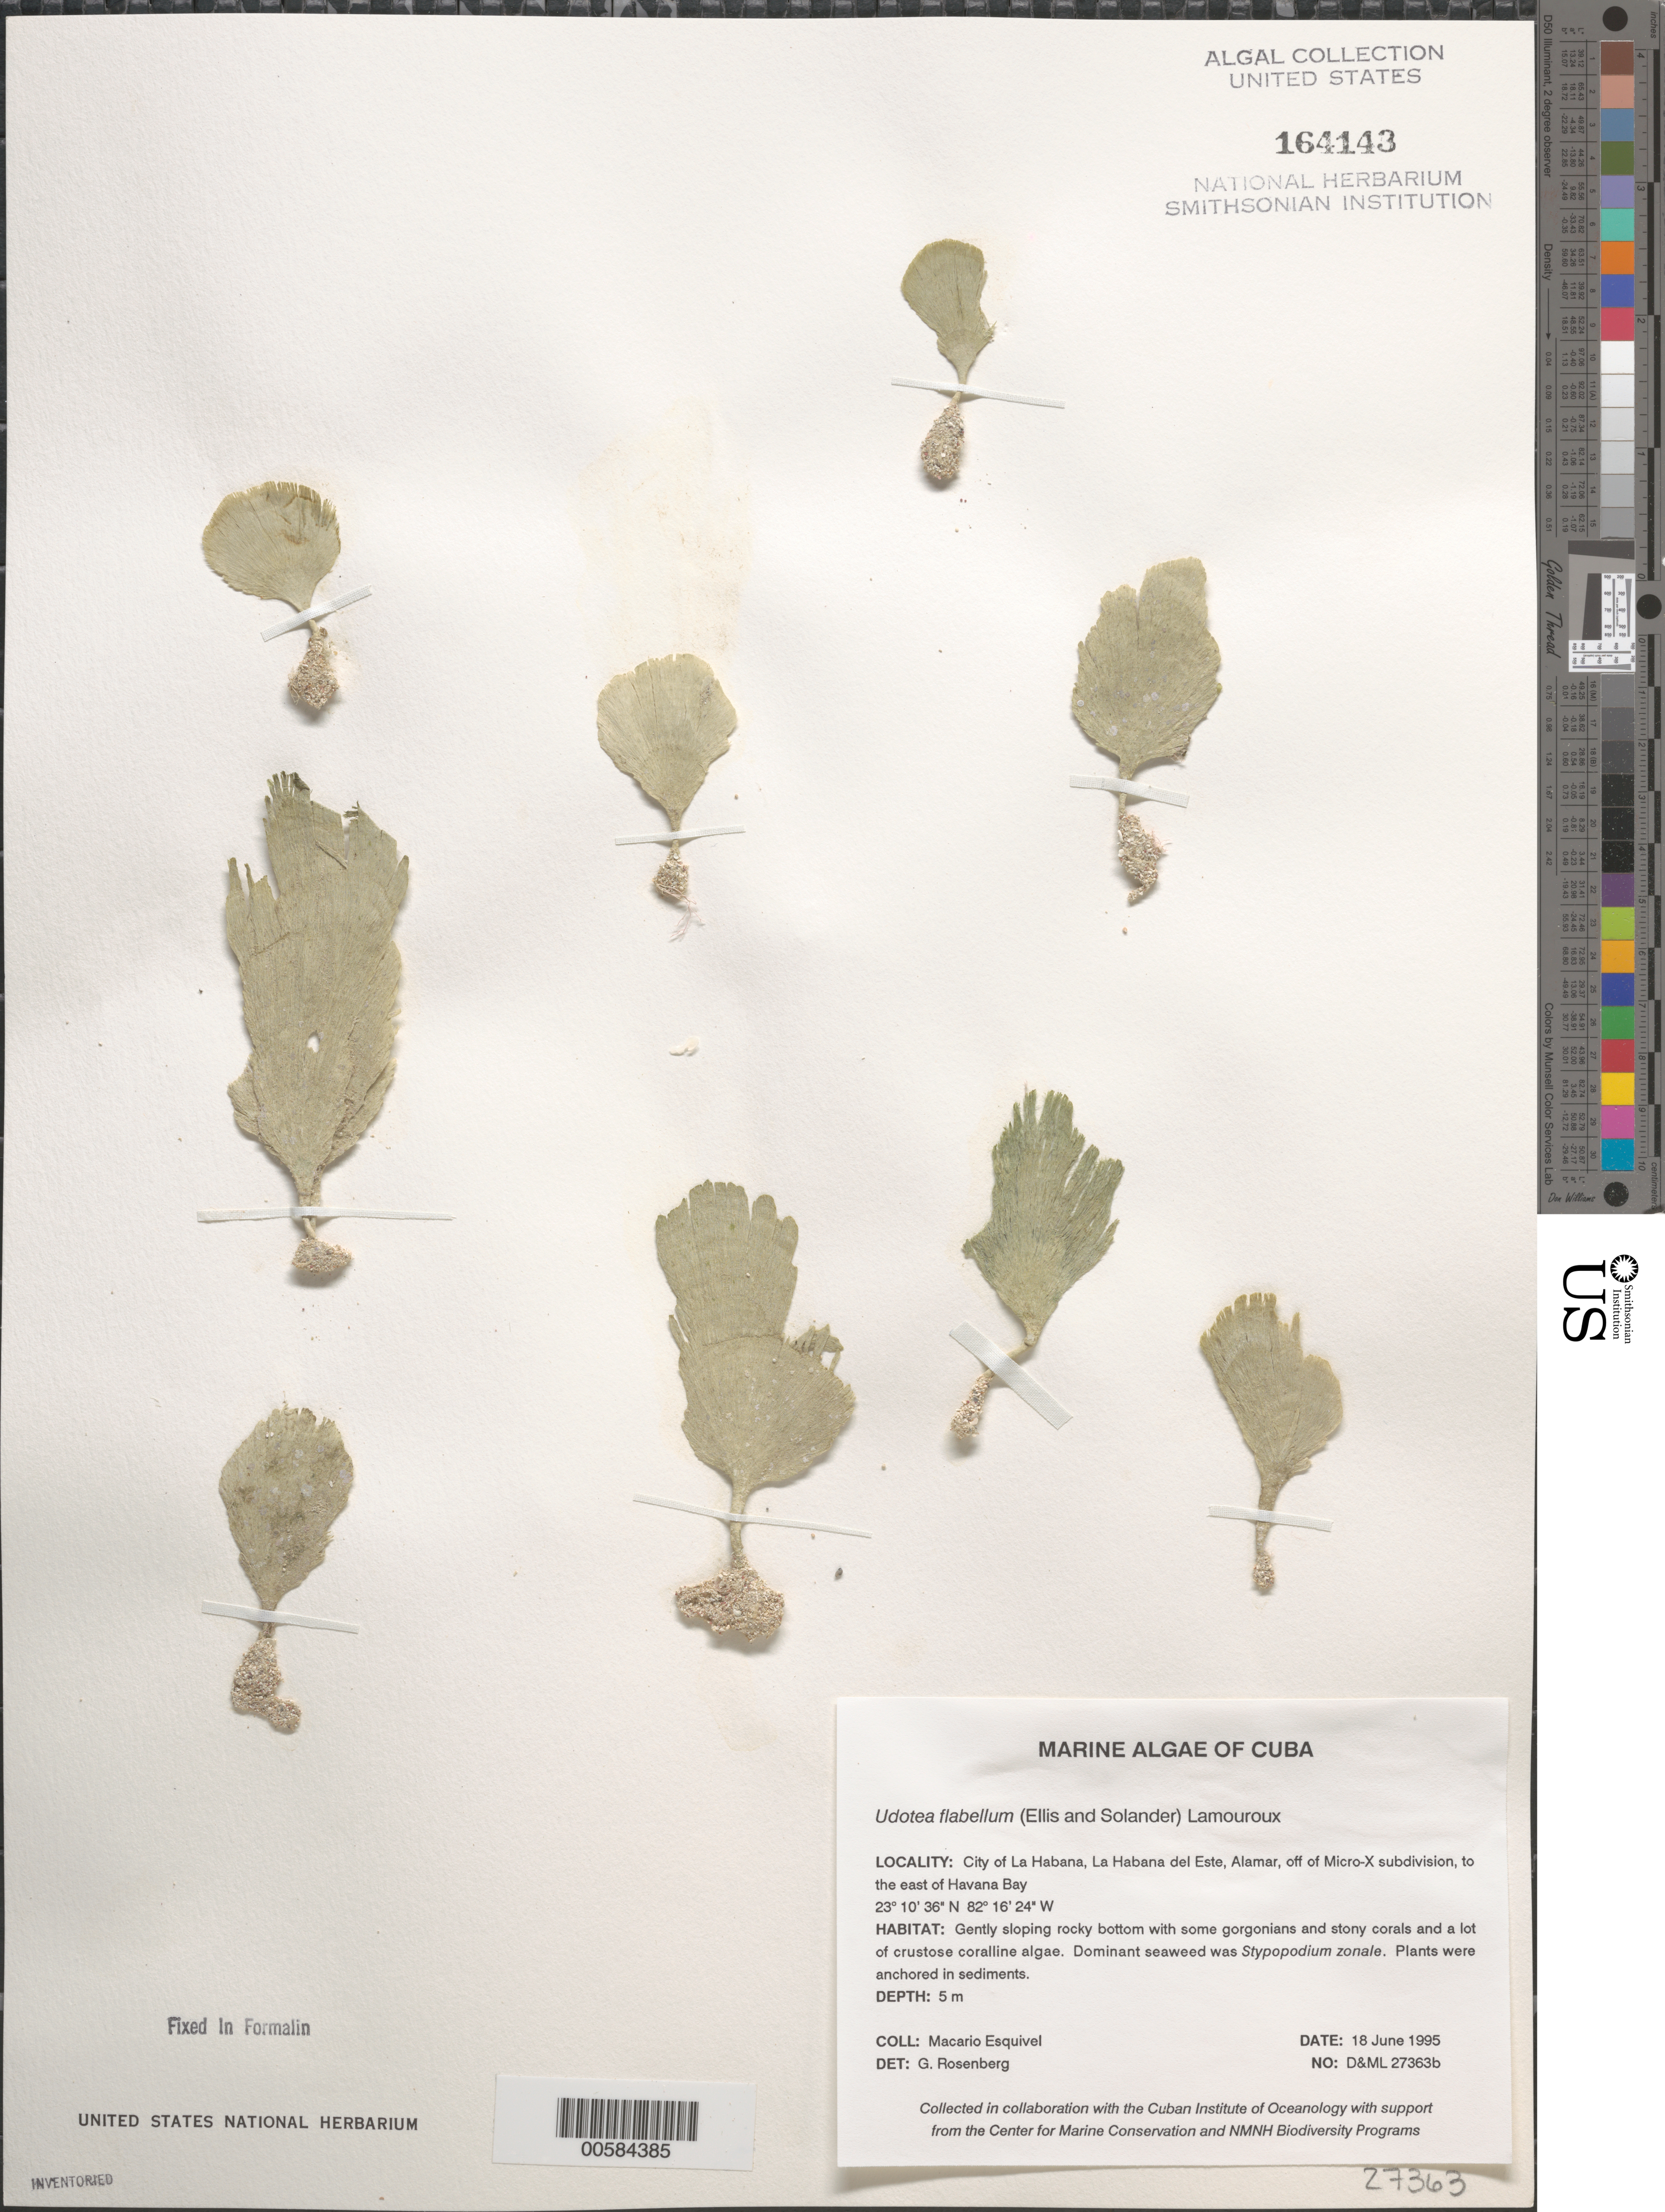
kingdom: Plantae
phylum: Chlorophyta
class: Ulvophyceae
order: Bryopsidales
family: Udoteaceae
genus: Udotea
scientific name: Udotea flabellum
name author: (J. Ellis & Sol.) M. Howe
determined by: Rosenberg, G.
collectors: M. Esquivel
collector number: D&ML 27363b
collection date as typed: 18 Jun 1995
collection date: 1995-06-18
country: Cuba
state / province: La Habana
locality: La Habana, La Habana del Este, Alamar, east of Havana Bay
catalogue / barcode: US 164143